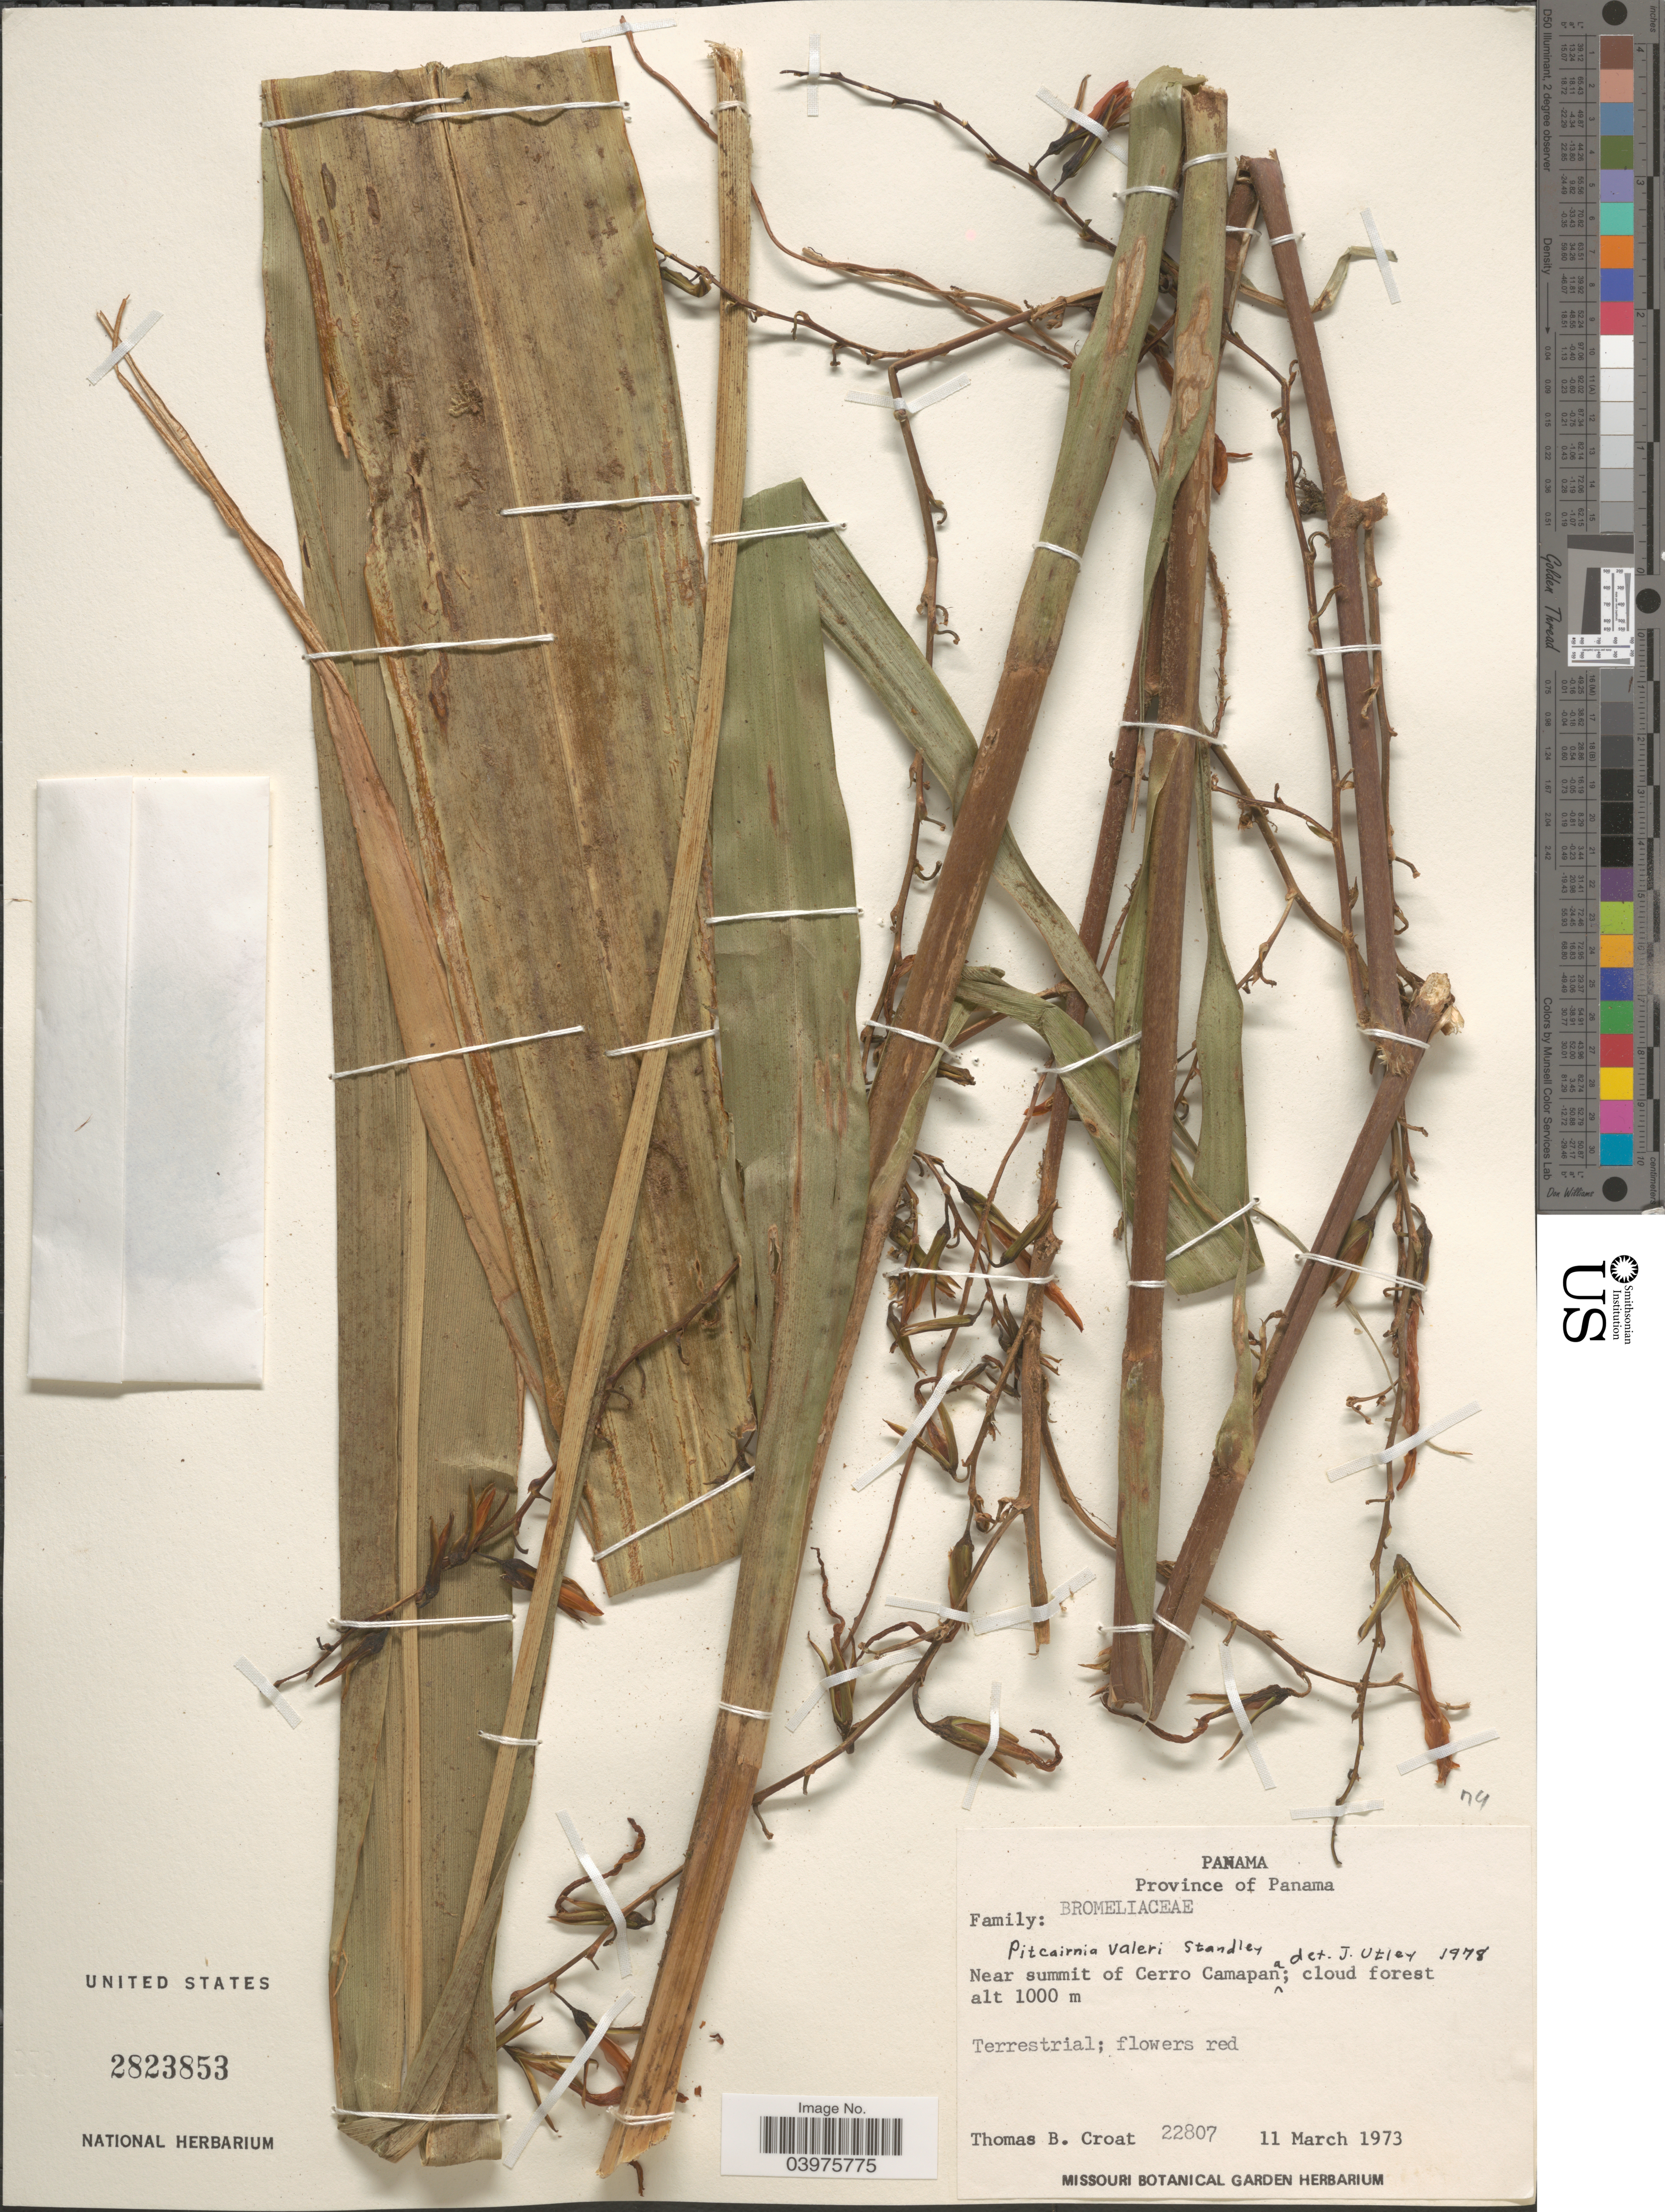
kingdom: Plantae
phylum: Tracheophyta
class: Liliopsida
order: Poales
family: Bromeliaceae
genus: Pitcairnia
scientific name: Pitcairnia valerii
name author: Standl.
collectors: T. B. Croat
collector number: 22807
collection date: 1973-03-11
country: Panama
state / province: Panamá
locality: Near summit of Cerro Camapan.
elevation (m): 1000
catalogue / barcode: US 2823853